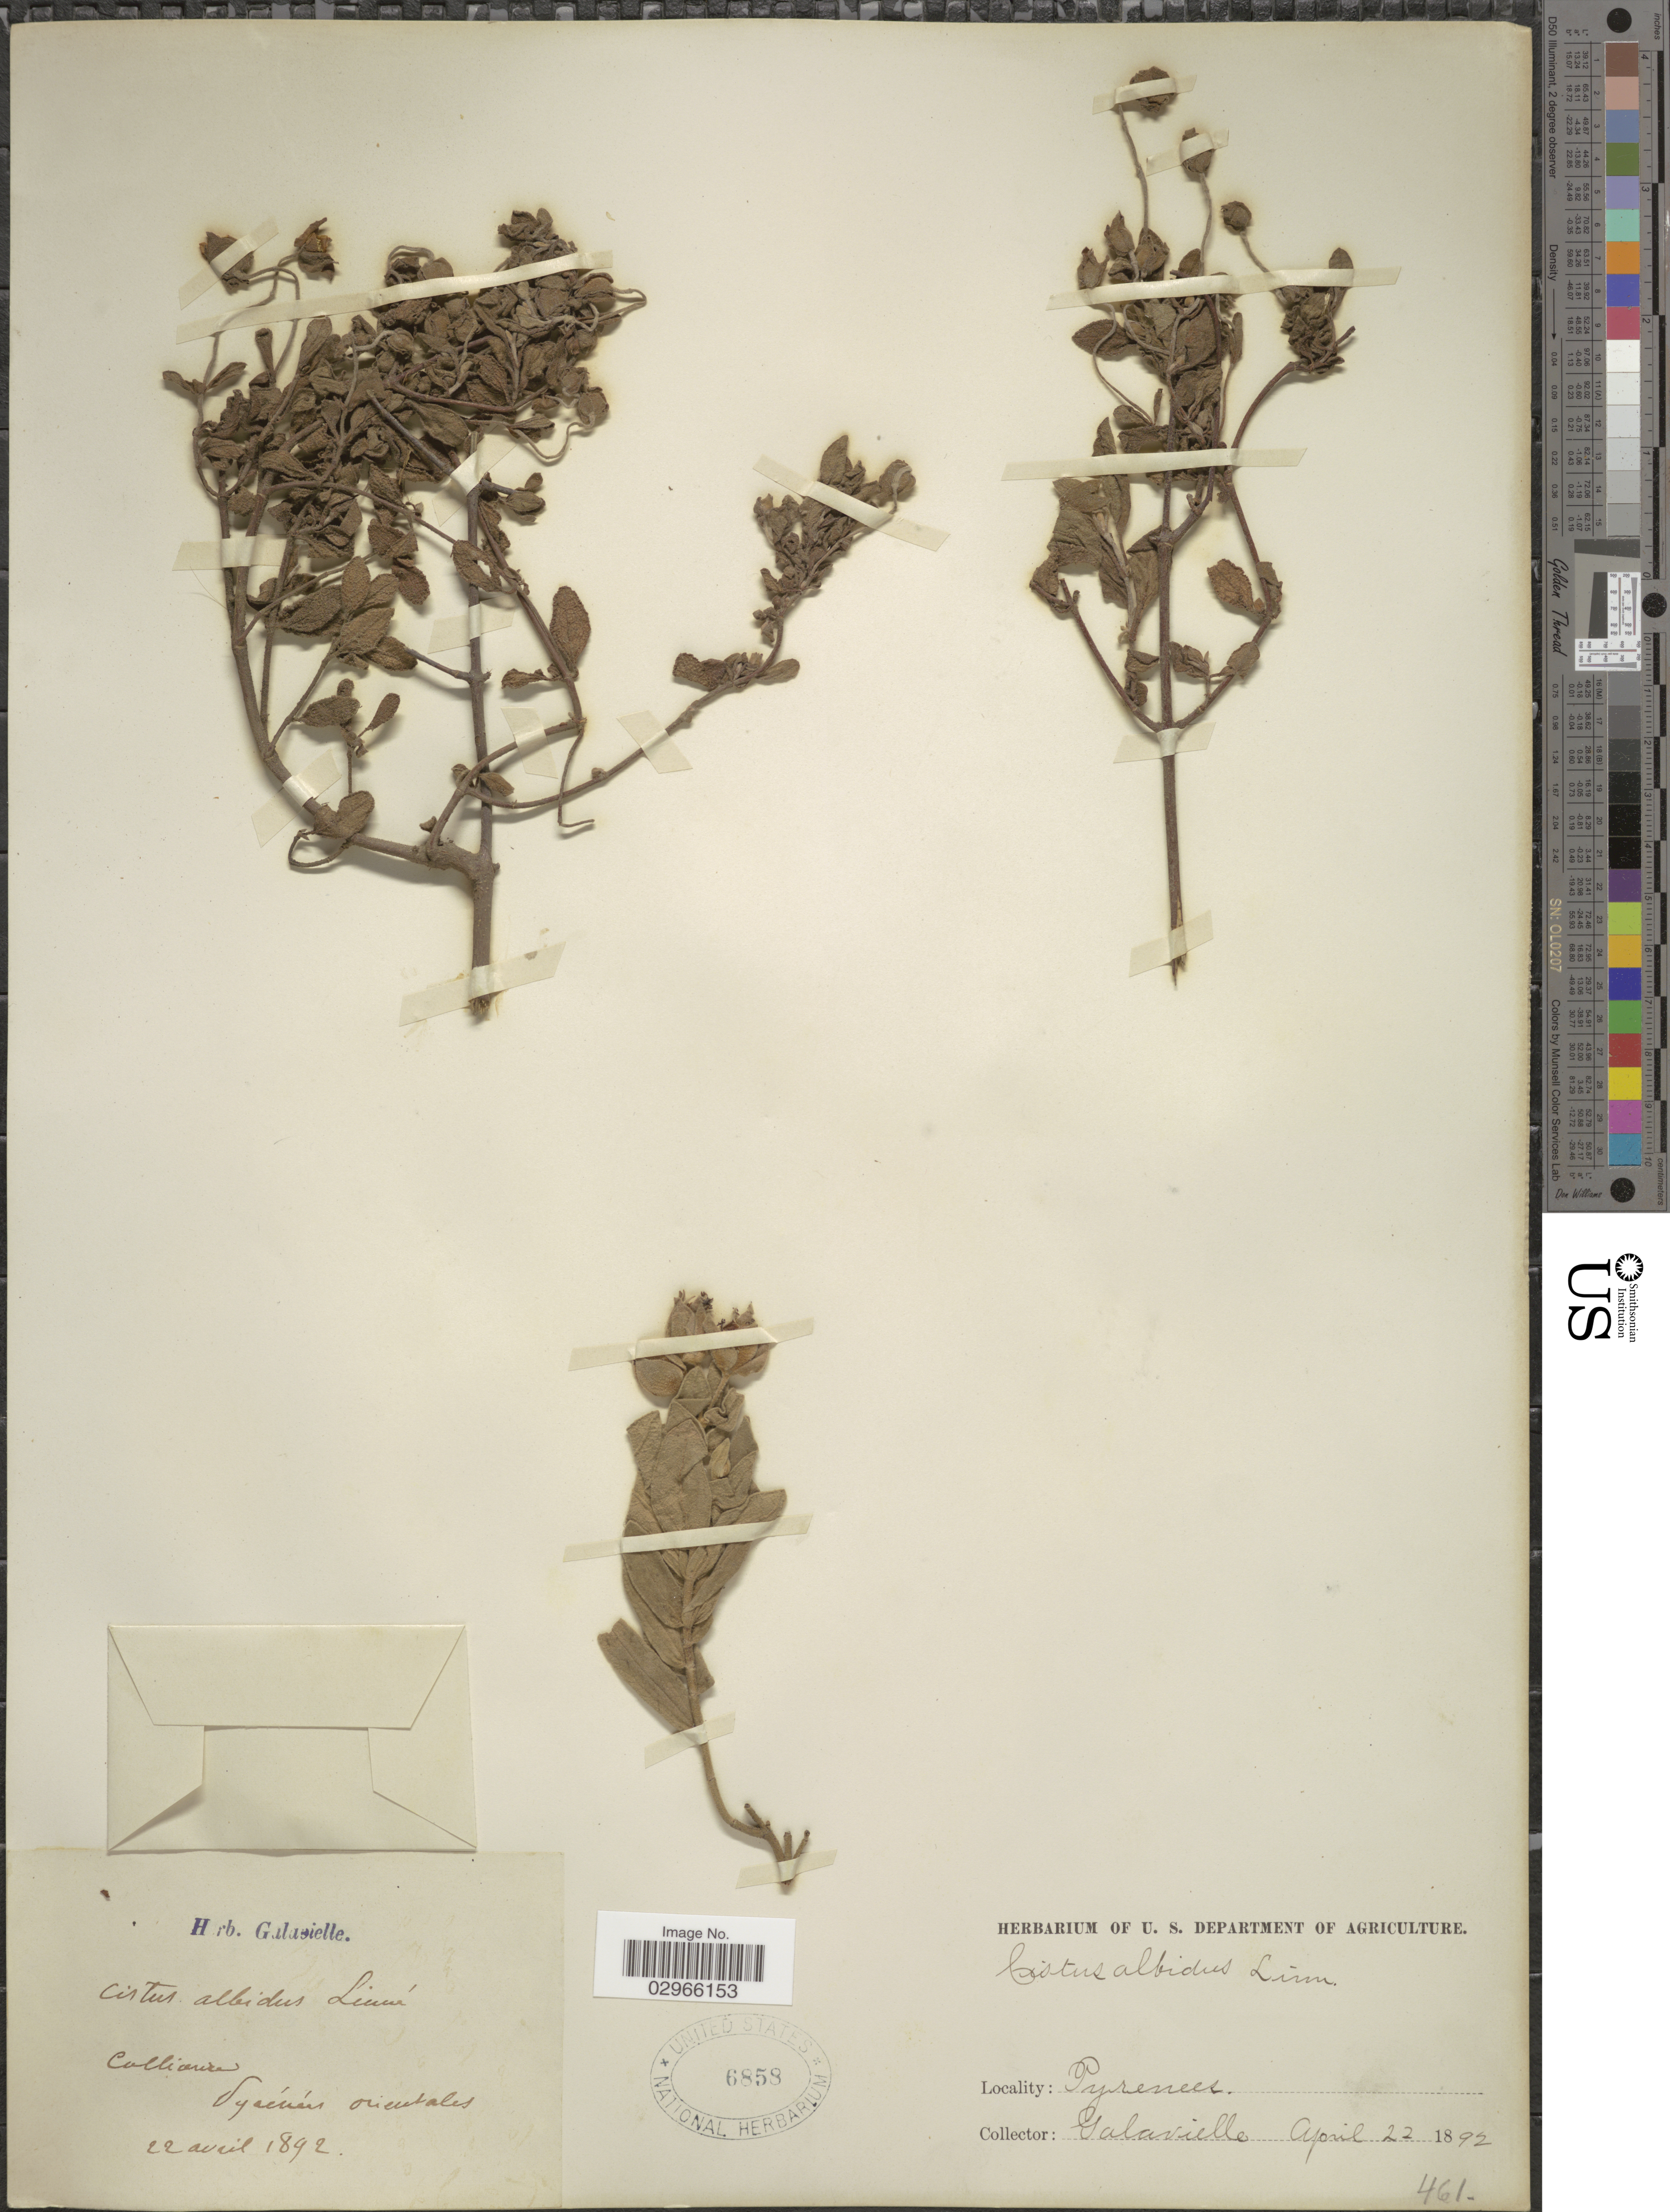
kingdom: Plantae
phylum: Tracheophyta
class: Magnoliopsida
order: Malvales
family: Cistaceae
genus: Cistus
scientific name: Cistus albidus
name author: L.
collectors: Galavielle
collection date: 1892-04-22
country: France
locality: Pyrenees orientales.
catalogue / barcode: US 6858